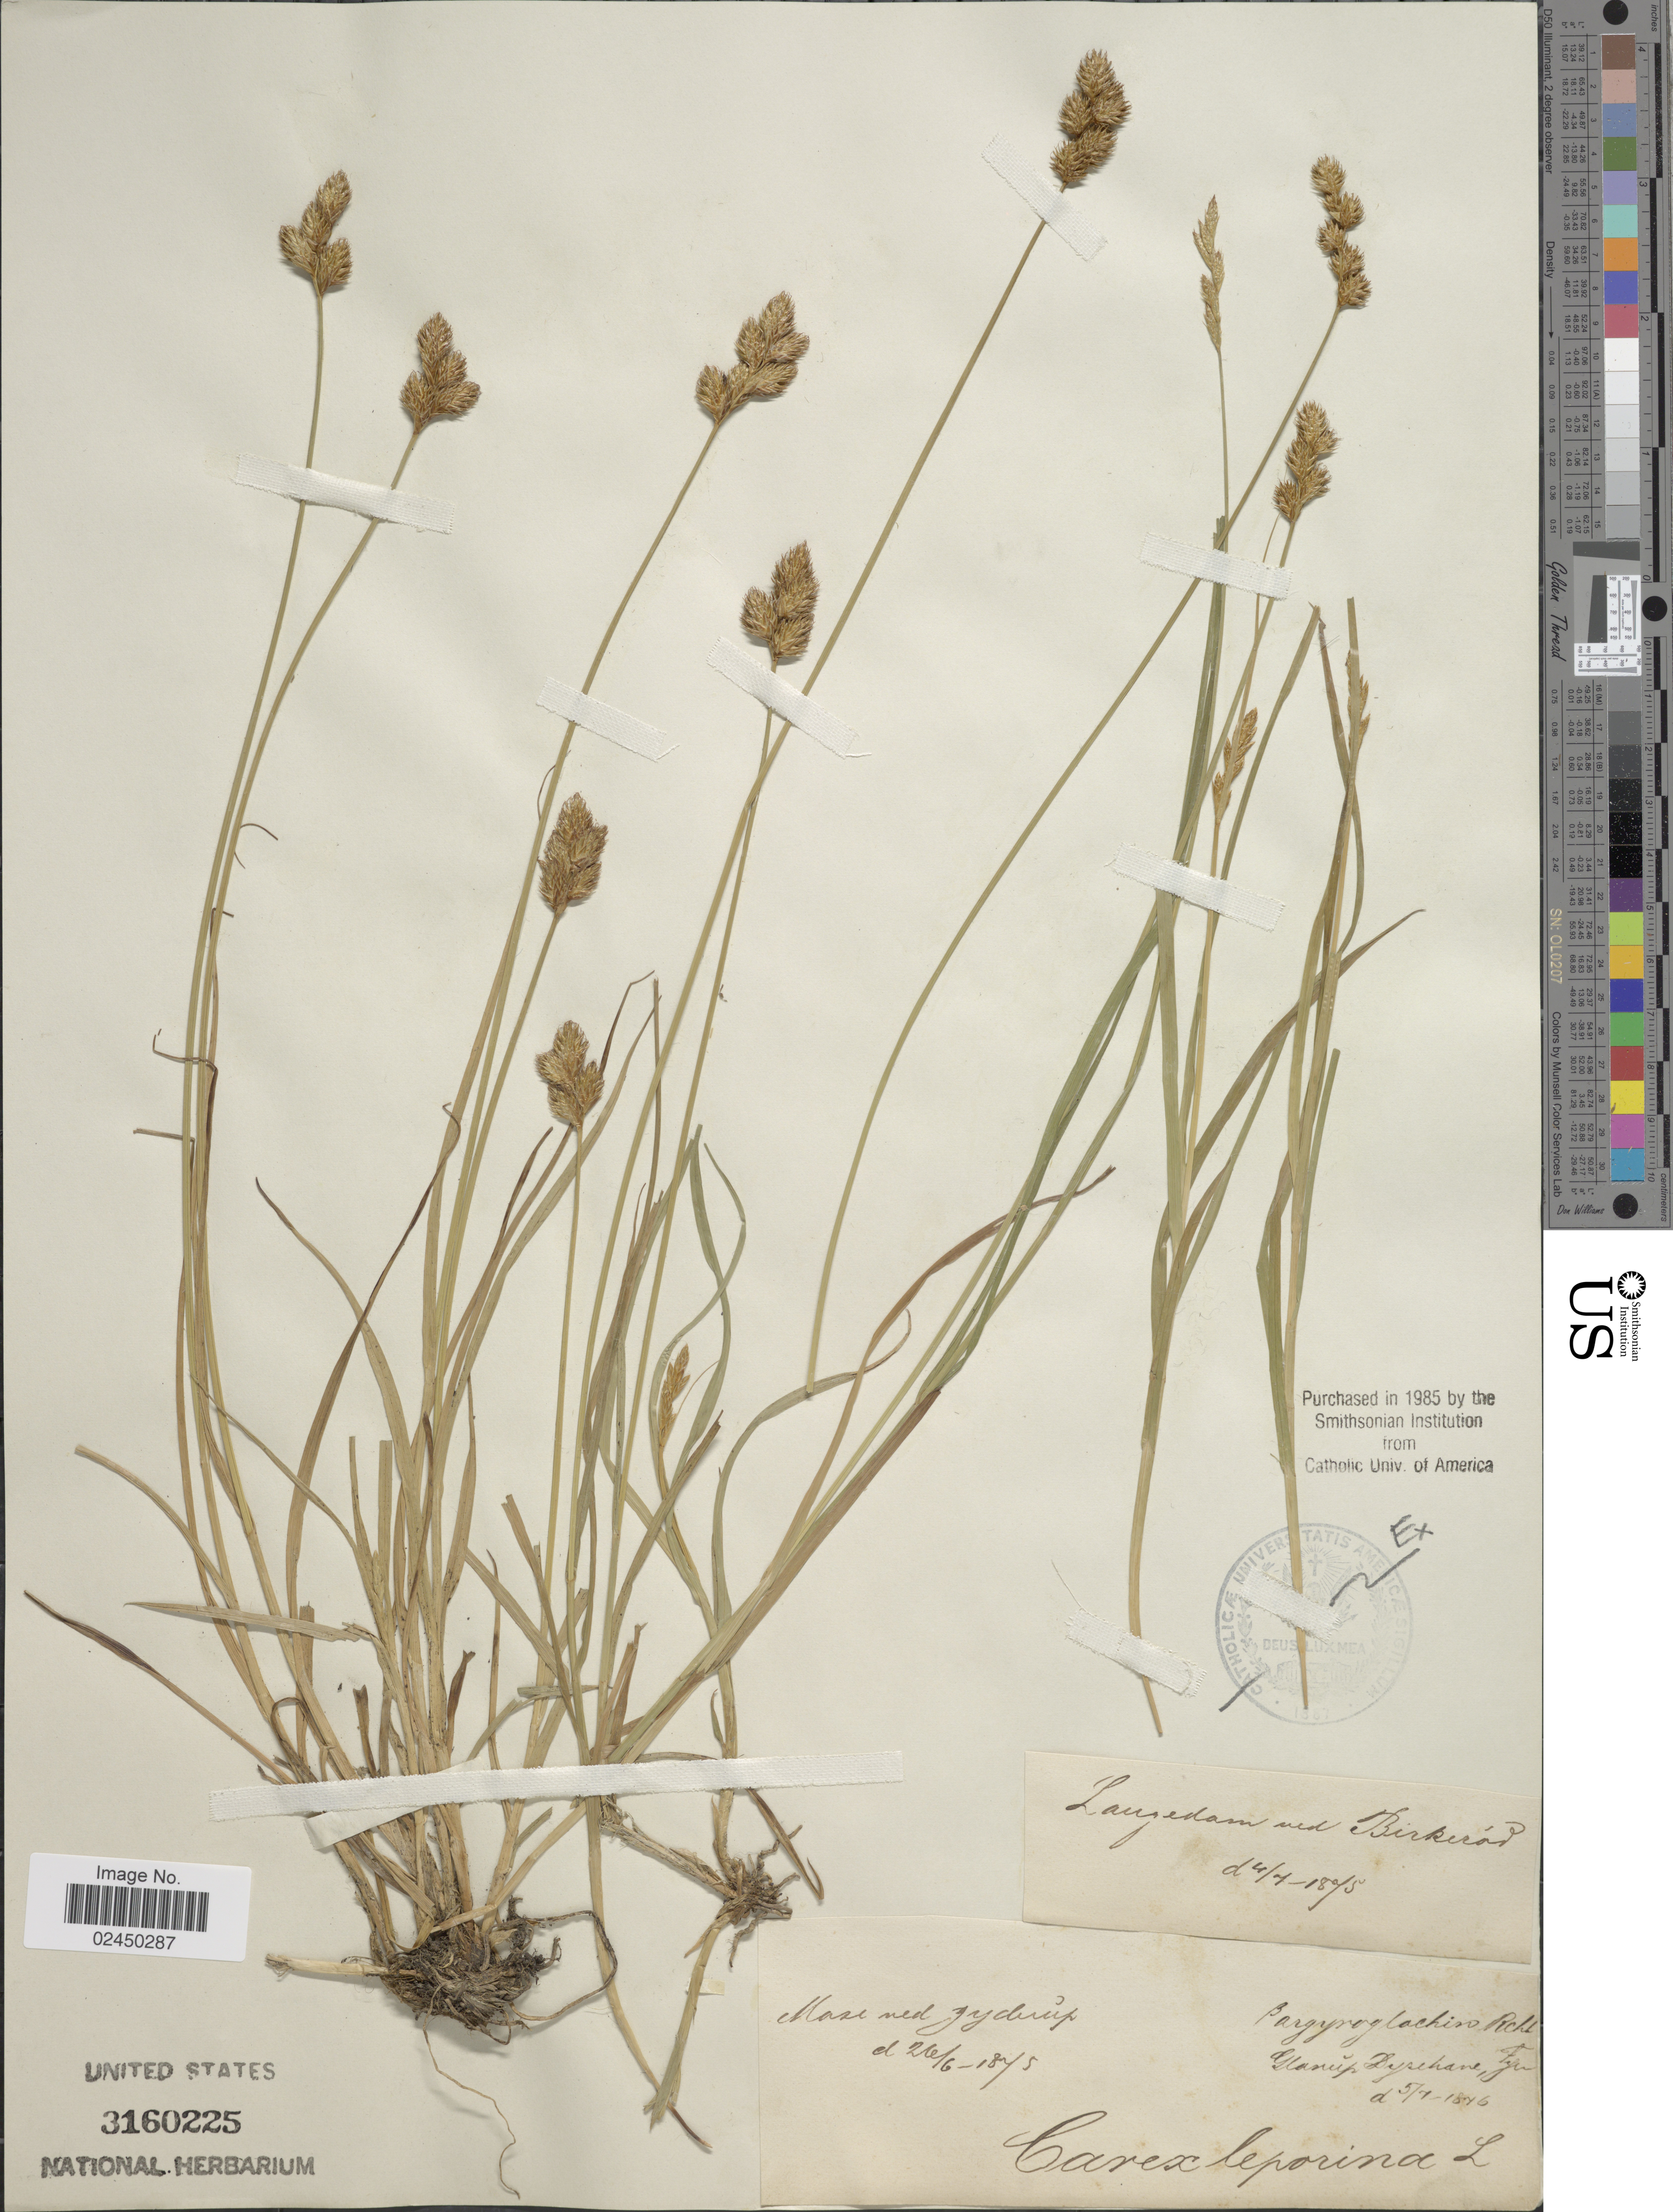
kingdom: Plantae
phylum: Tracheophyta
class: Liliopsida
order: Poales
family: Cyperaceae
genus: Carex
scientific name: Carex leporina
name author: L.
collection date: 1875-07-04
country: Denmark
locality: Langedam ved Birkerad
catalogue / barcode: US 3160225